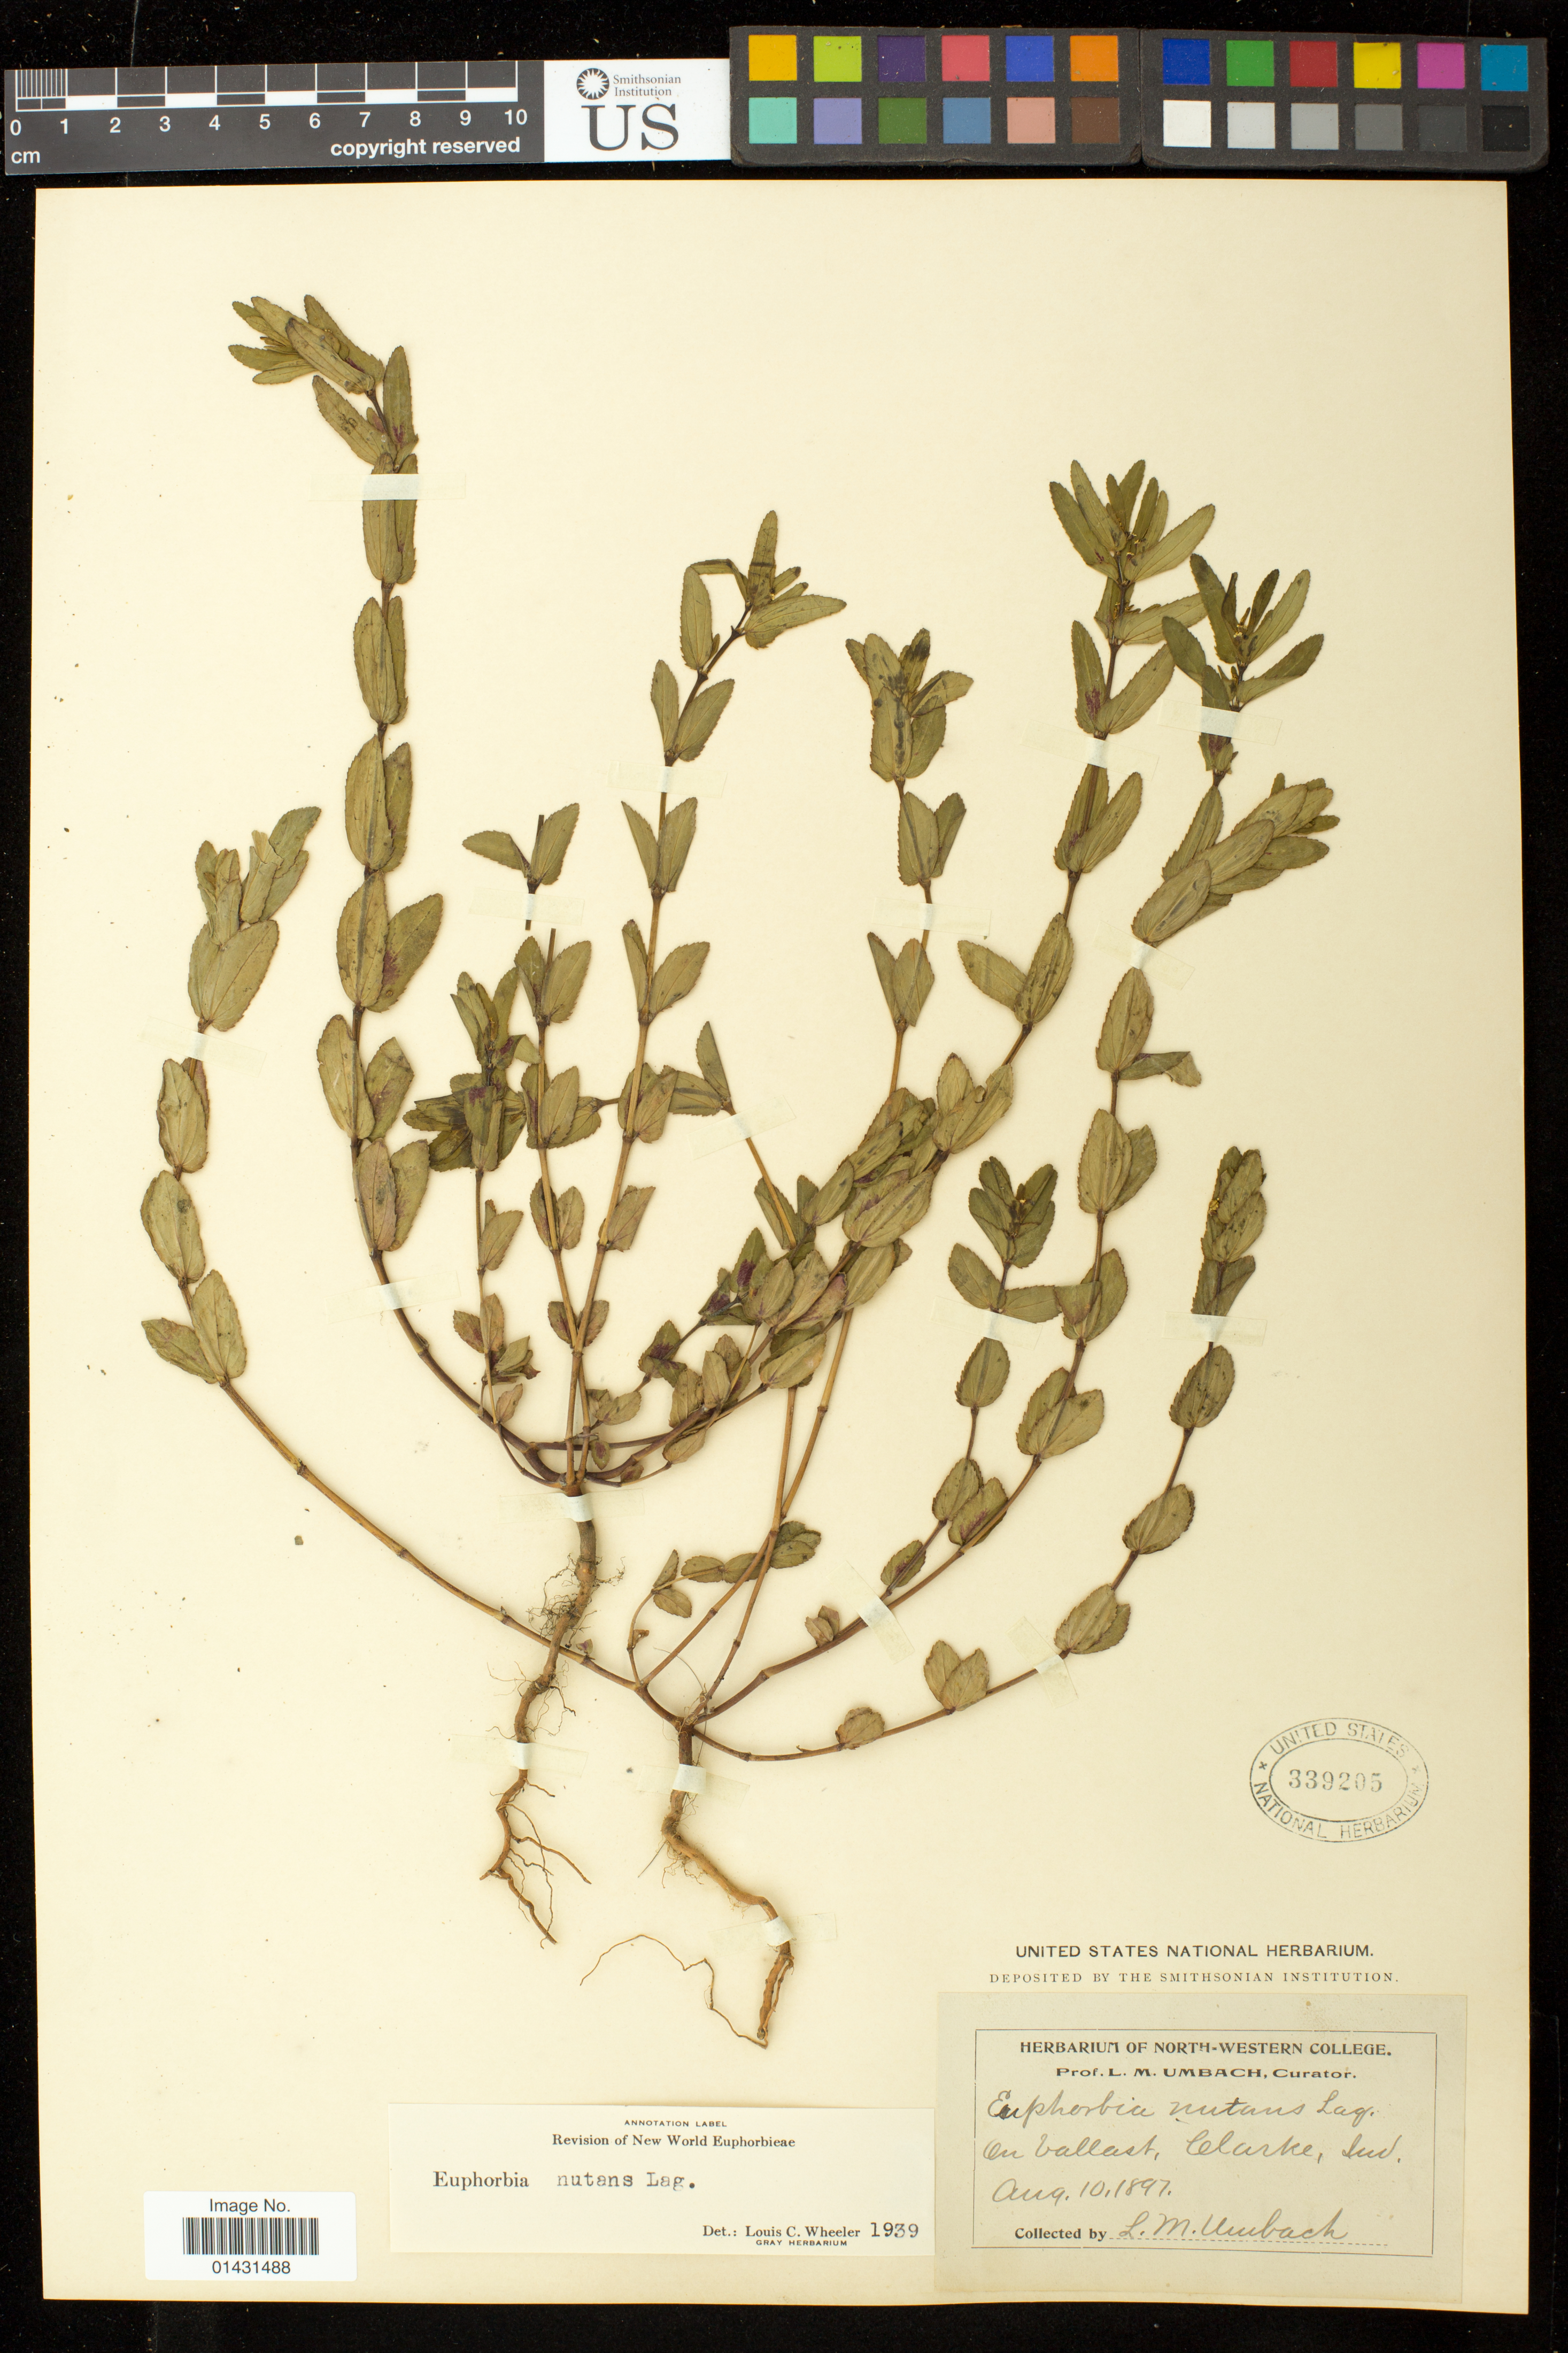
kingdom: Plantae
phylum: Tracheophyta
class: Magnoliopsida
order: Malpighiales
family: Euphorbiaceae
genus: Euphorbia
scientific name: Euphorbia maculata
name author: L.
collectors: L. M. Umbach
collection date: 1897-08-10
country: United States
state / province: Indiana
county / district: Lake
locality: Clarke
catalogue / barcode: US 339205